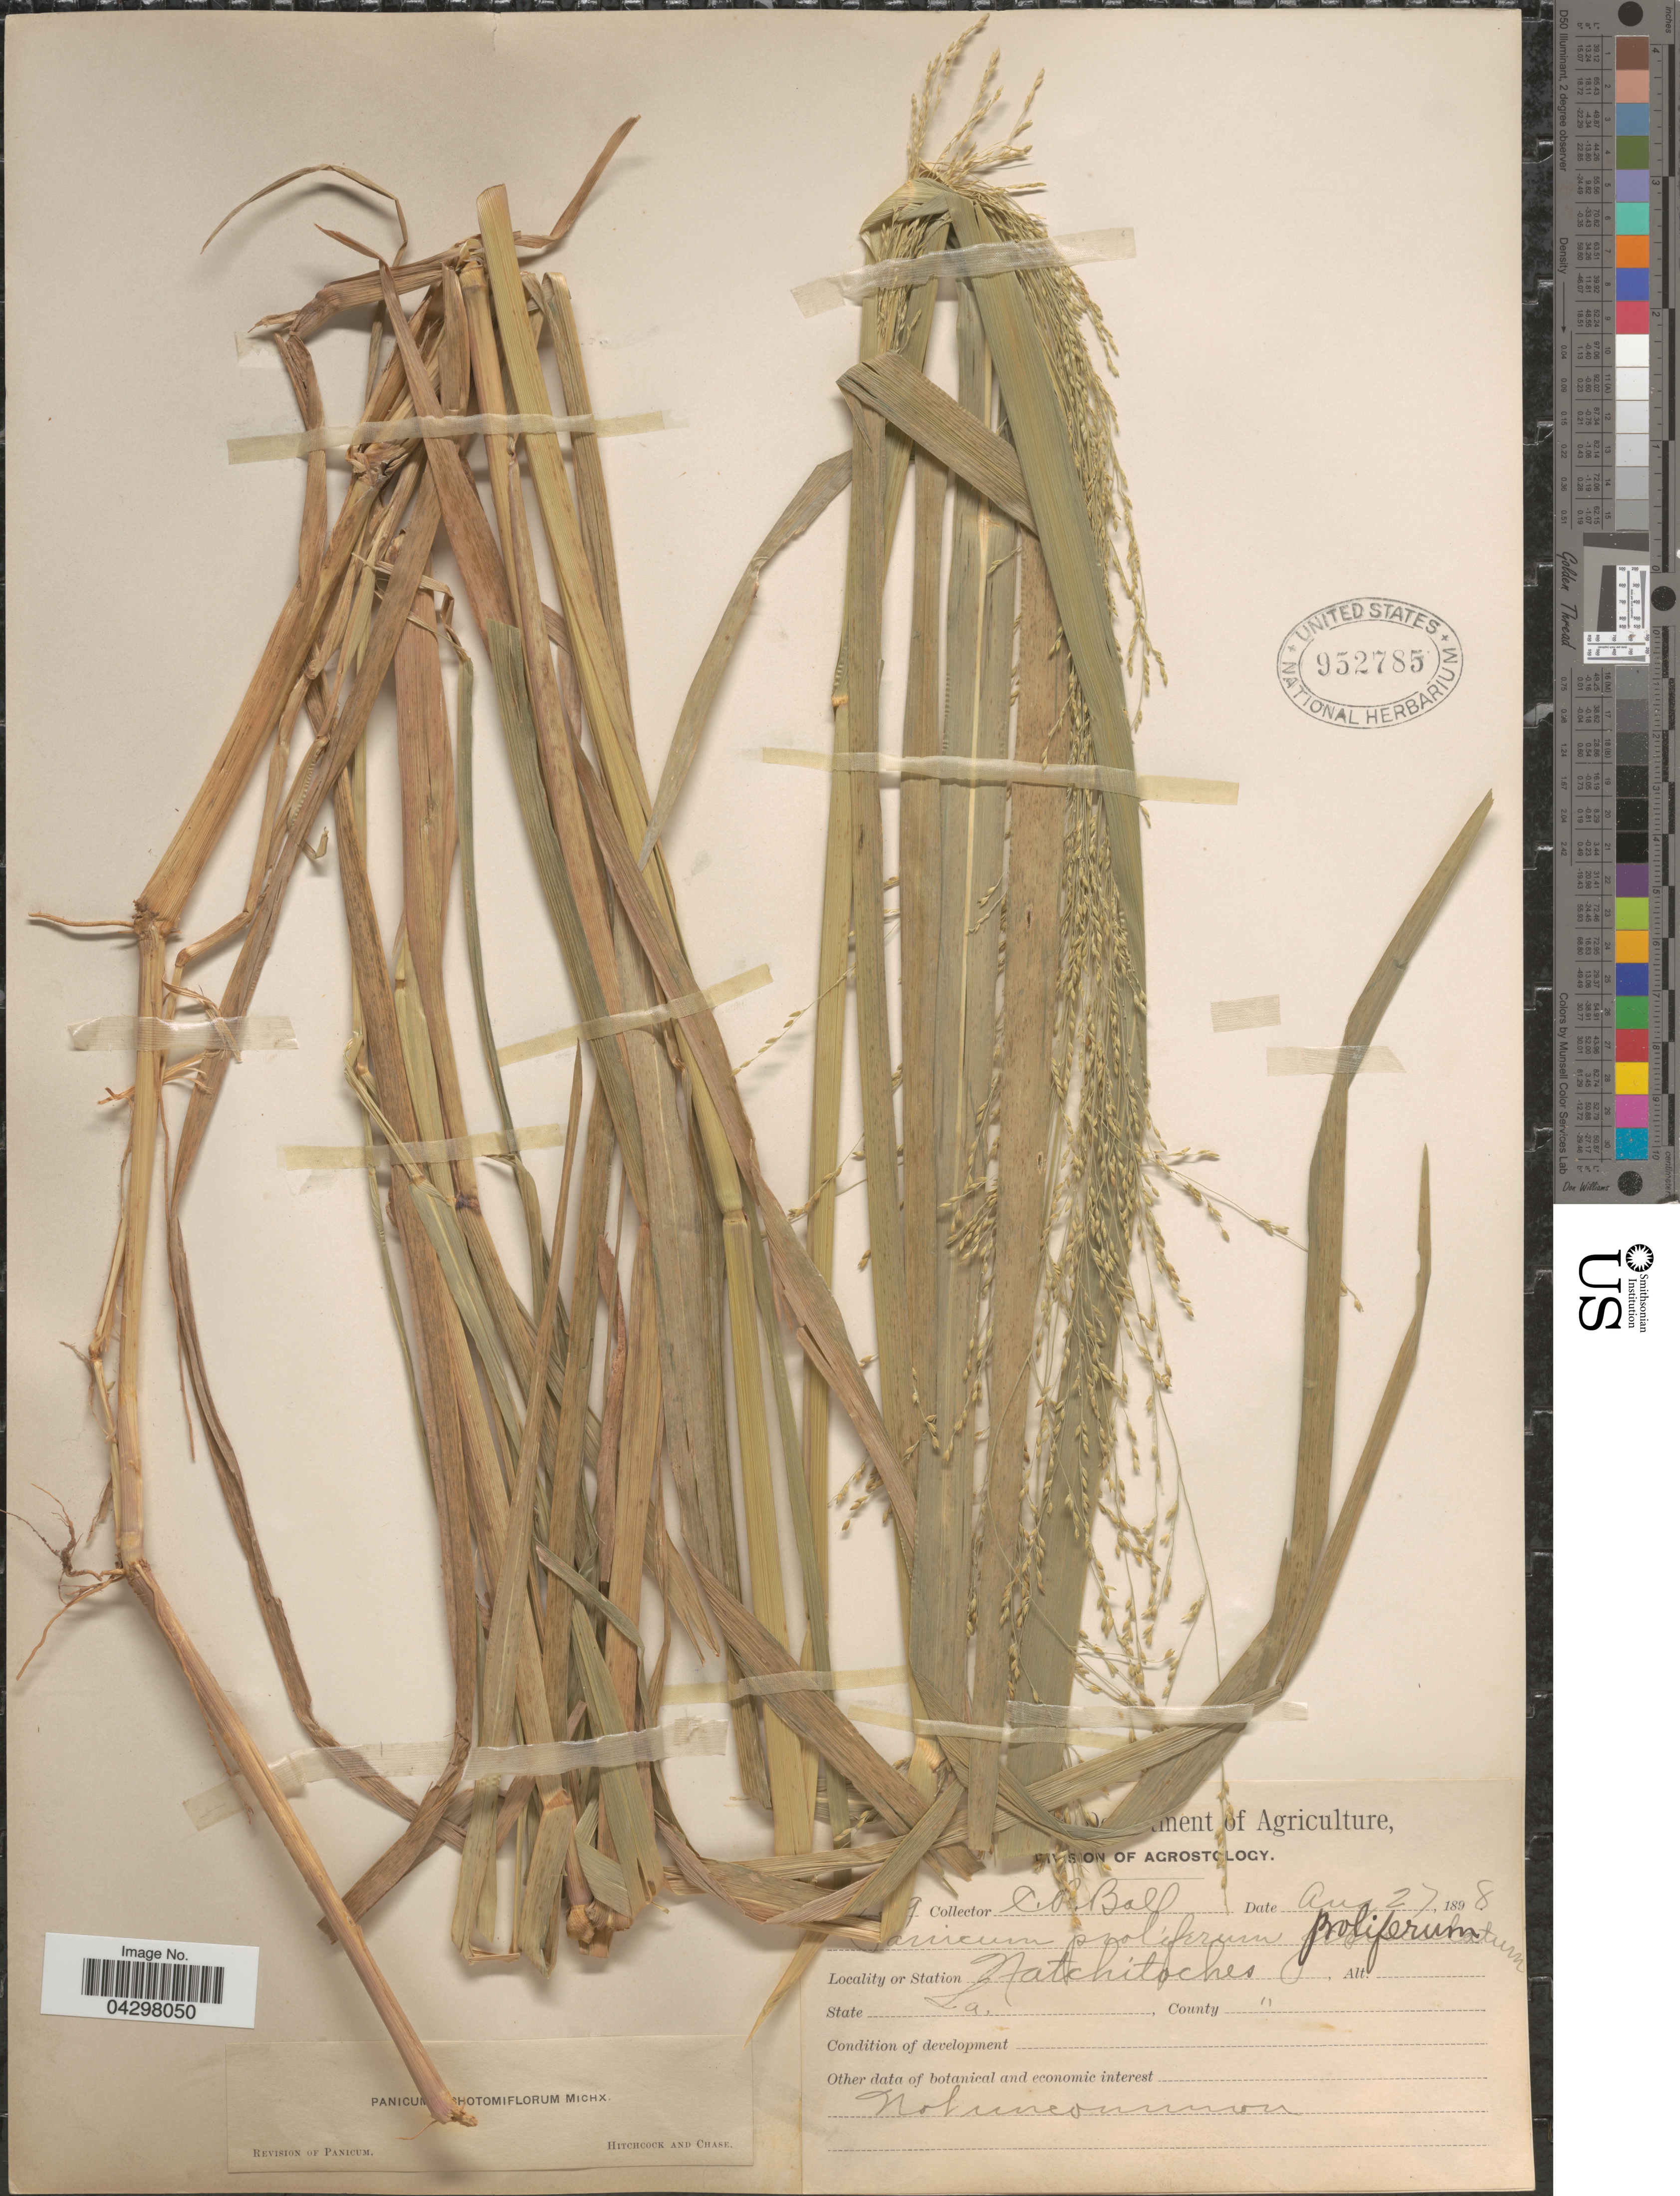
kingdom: Plantae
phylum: Tracheophyta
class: Liliopsida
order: Poales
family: Poaceae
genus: Panicum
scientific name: Panicum dichotomiflorum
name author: Michx.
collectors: C. R. Ball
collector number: !9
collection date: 1898-08-27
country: United States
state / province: Louisiana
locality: Natchitoches.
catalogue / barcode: US 952785